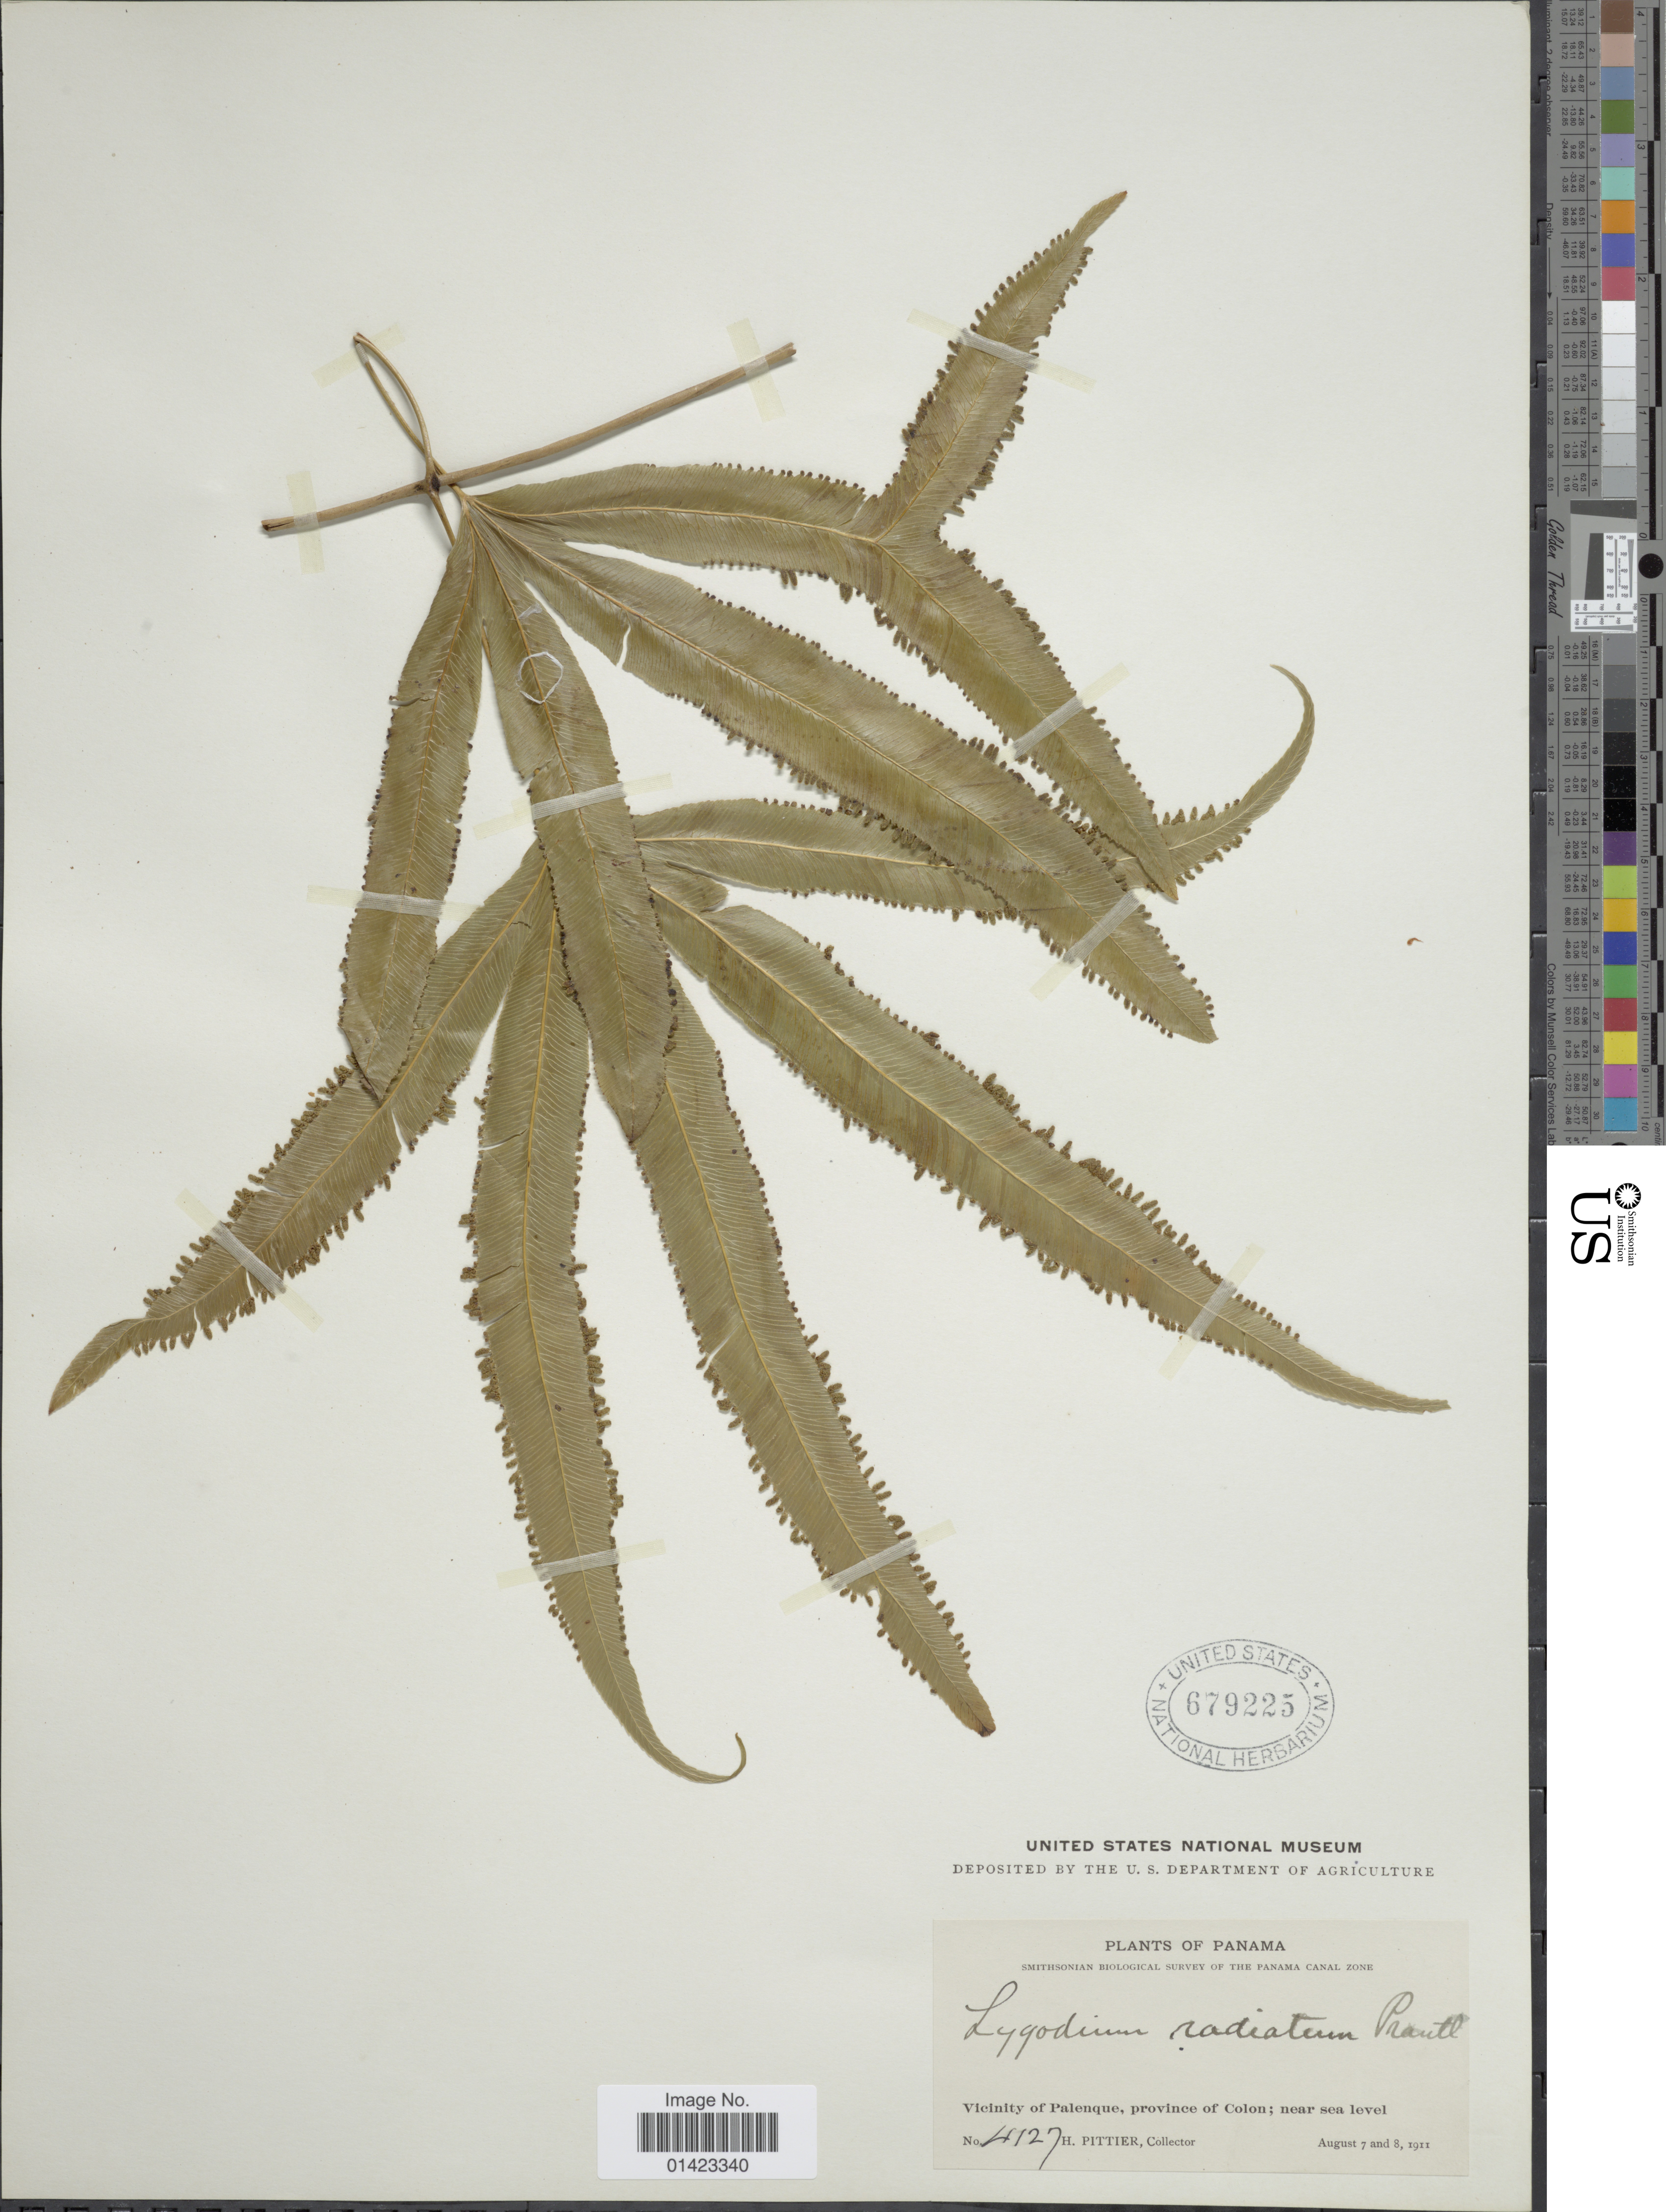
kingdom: Plantae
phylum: Tracheophyta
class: Polypodiopsida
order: Schizaeales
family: Lygodiaceae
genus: Lygodium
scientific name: Lygodium radiatum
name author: Prantl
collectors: H. F. Pittier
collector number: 4127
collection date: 1911-08-07/1911-08-08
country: Panama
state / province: Colón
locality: Vicinity of Palenque, province of Colon;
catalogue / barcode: US 679225